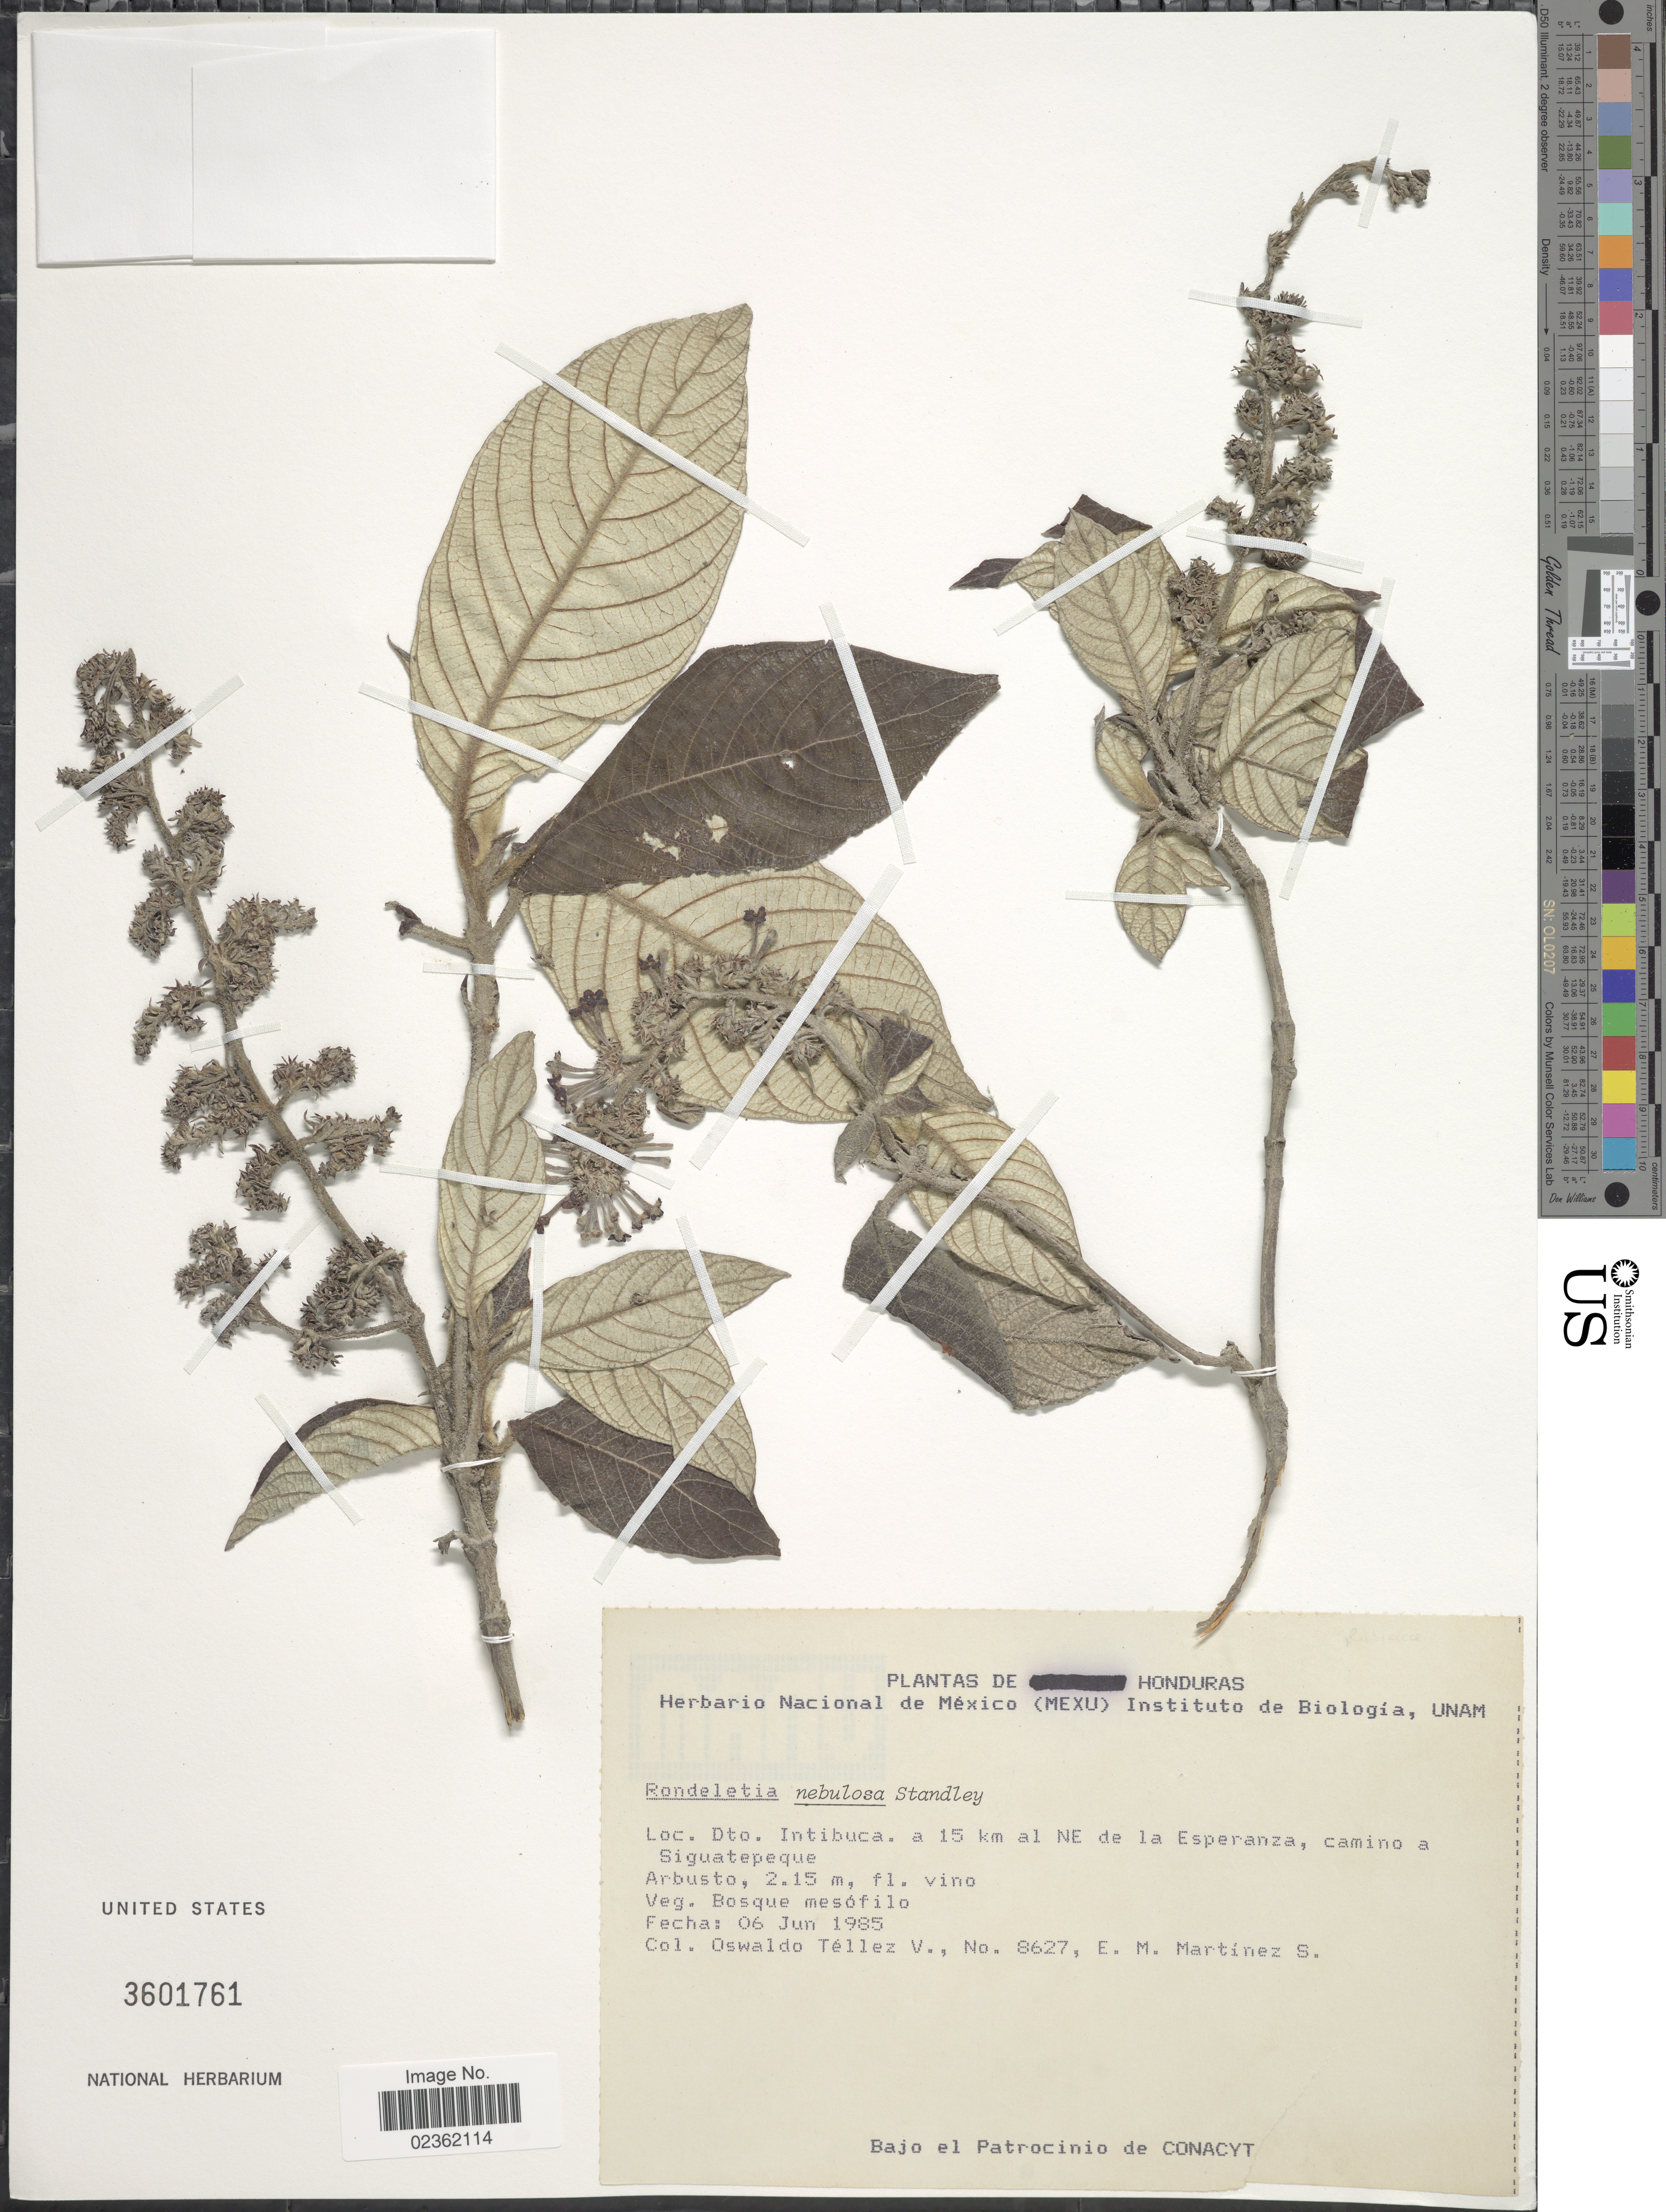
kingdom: Plantae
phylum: Tracheophyta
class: Magnoliopsida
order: Gentianales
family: Rubiaceae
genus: Rondeletia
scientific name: Rondeletia nebulosa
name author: Standl.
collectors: O. Téllez V. & E. Martínez Soto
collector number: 8627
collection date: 1985-06-06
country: Honduras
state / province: Intibuca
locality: A 15 km al NE de la Esperanza, camino a Siguatepeque.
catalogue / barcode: US 3601761